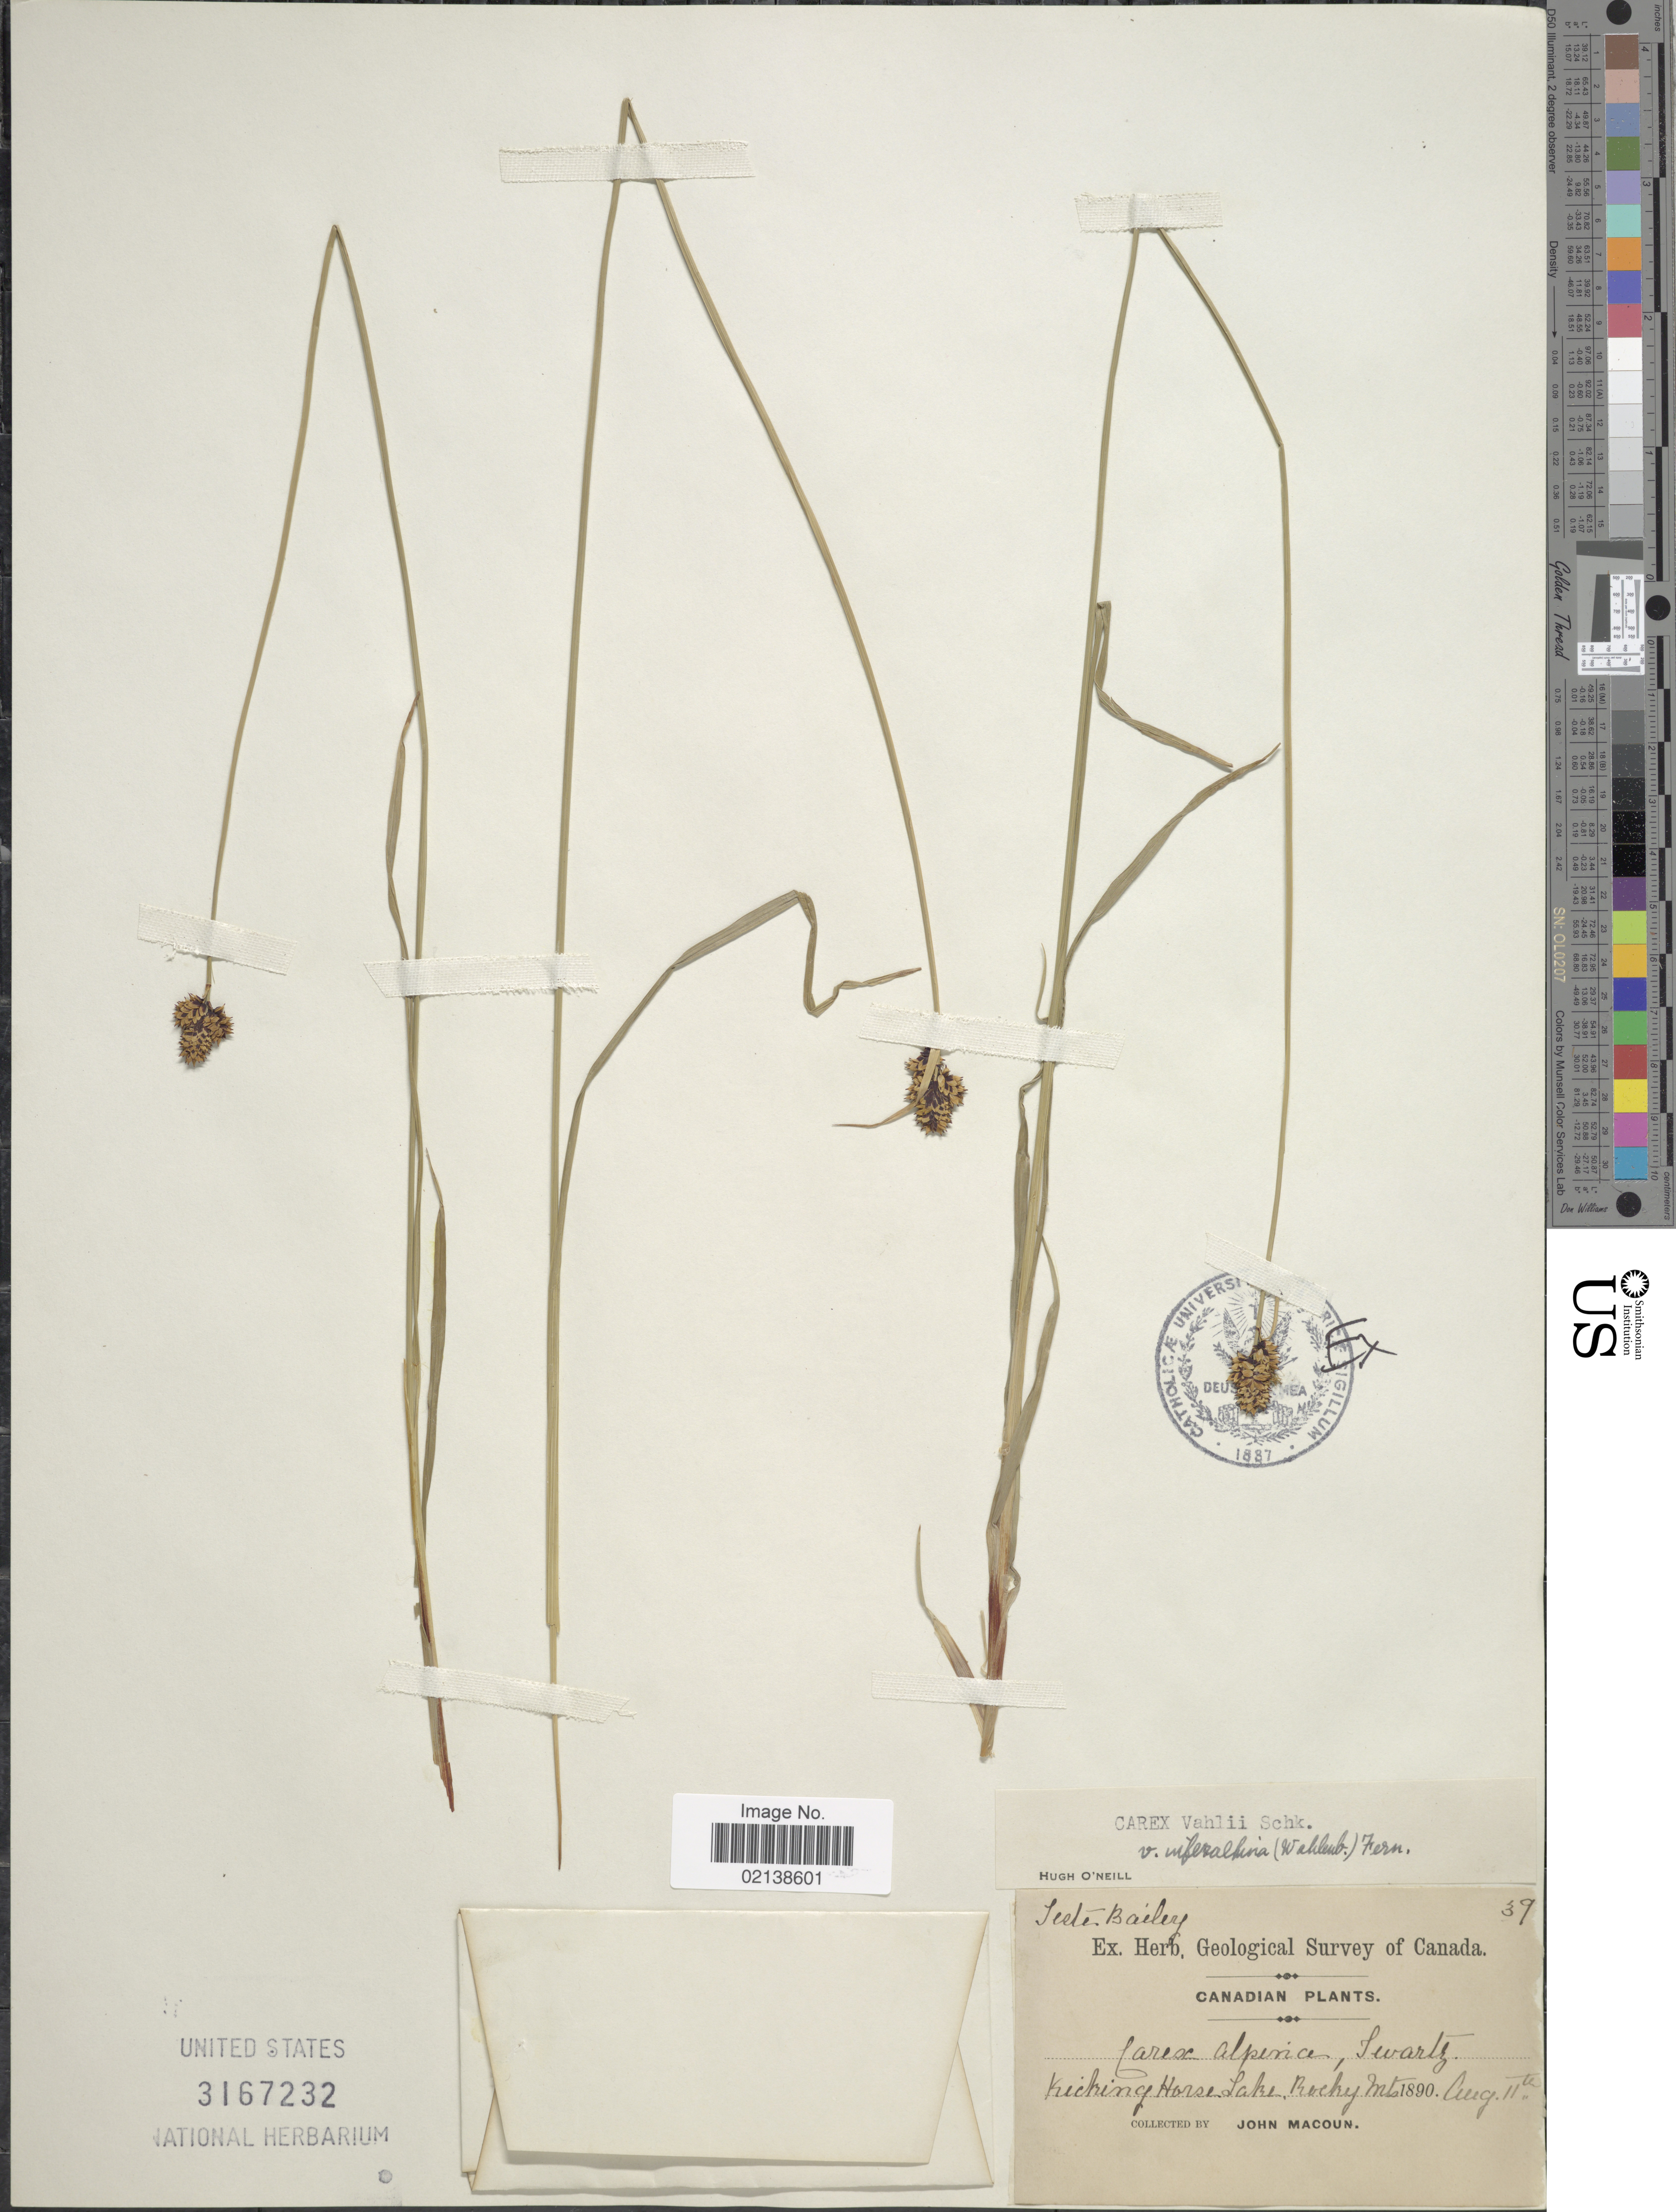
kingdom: Plantae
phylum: Tracheophyta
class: Liliopsida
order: Poales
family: Cyperaceae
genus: Carex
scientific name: Carex media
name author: R. Br.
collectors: J. Macoun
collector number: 39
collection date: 1890-08-11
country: Canada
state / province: British Columbia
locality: Kicking Horse Lake, Rocky Mts.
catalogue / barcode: US 3167232